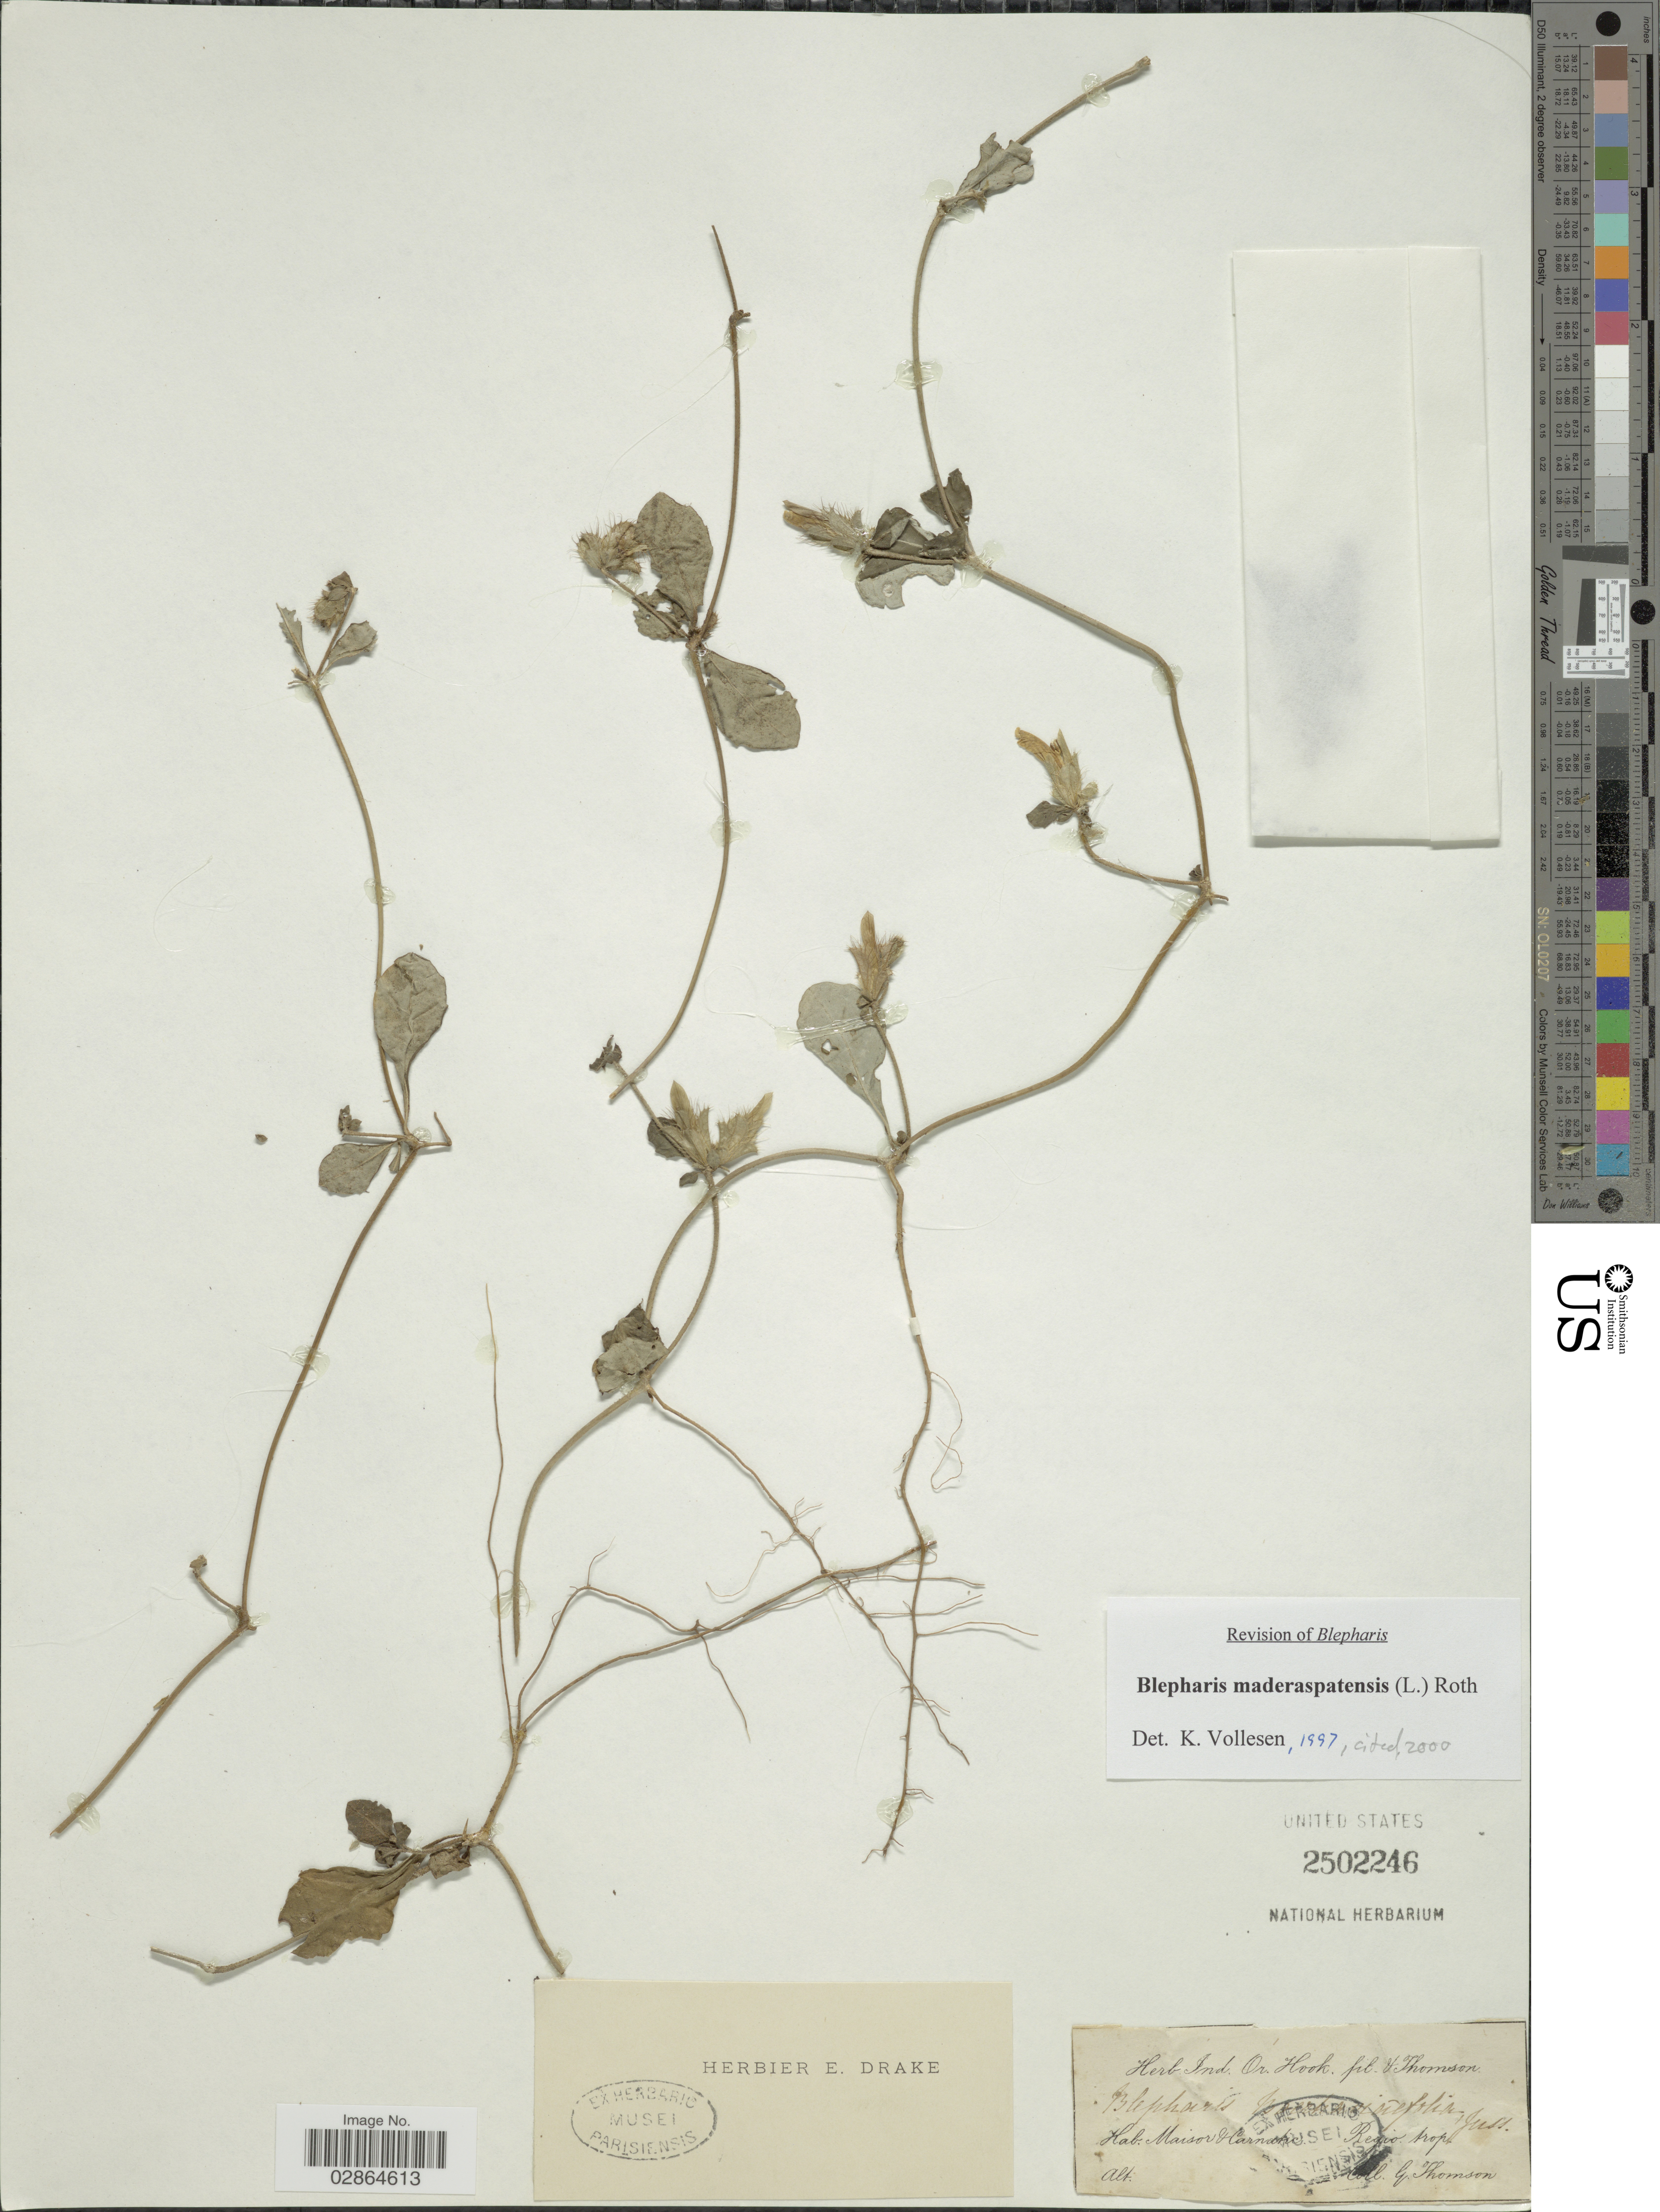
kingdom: Plantae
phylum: Tracheophyta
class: Magnoliopsida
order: Lamiales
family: Acanthaceae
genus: Blepharis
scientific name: Blepharis maderaspatensis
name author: (L.) B. Heyne ex Roth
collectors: G. Thomson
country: India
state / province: Karnataka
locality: Maisor & Carnatic, Regio trop.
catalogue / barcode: US 2502246